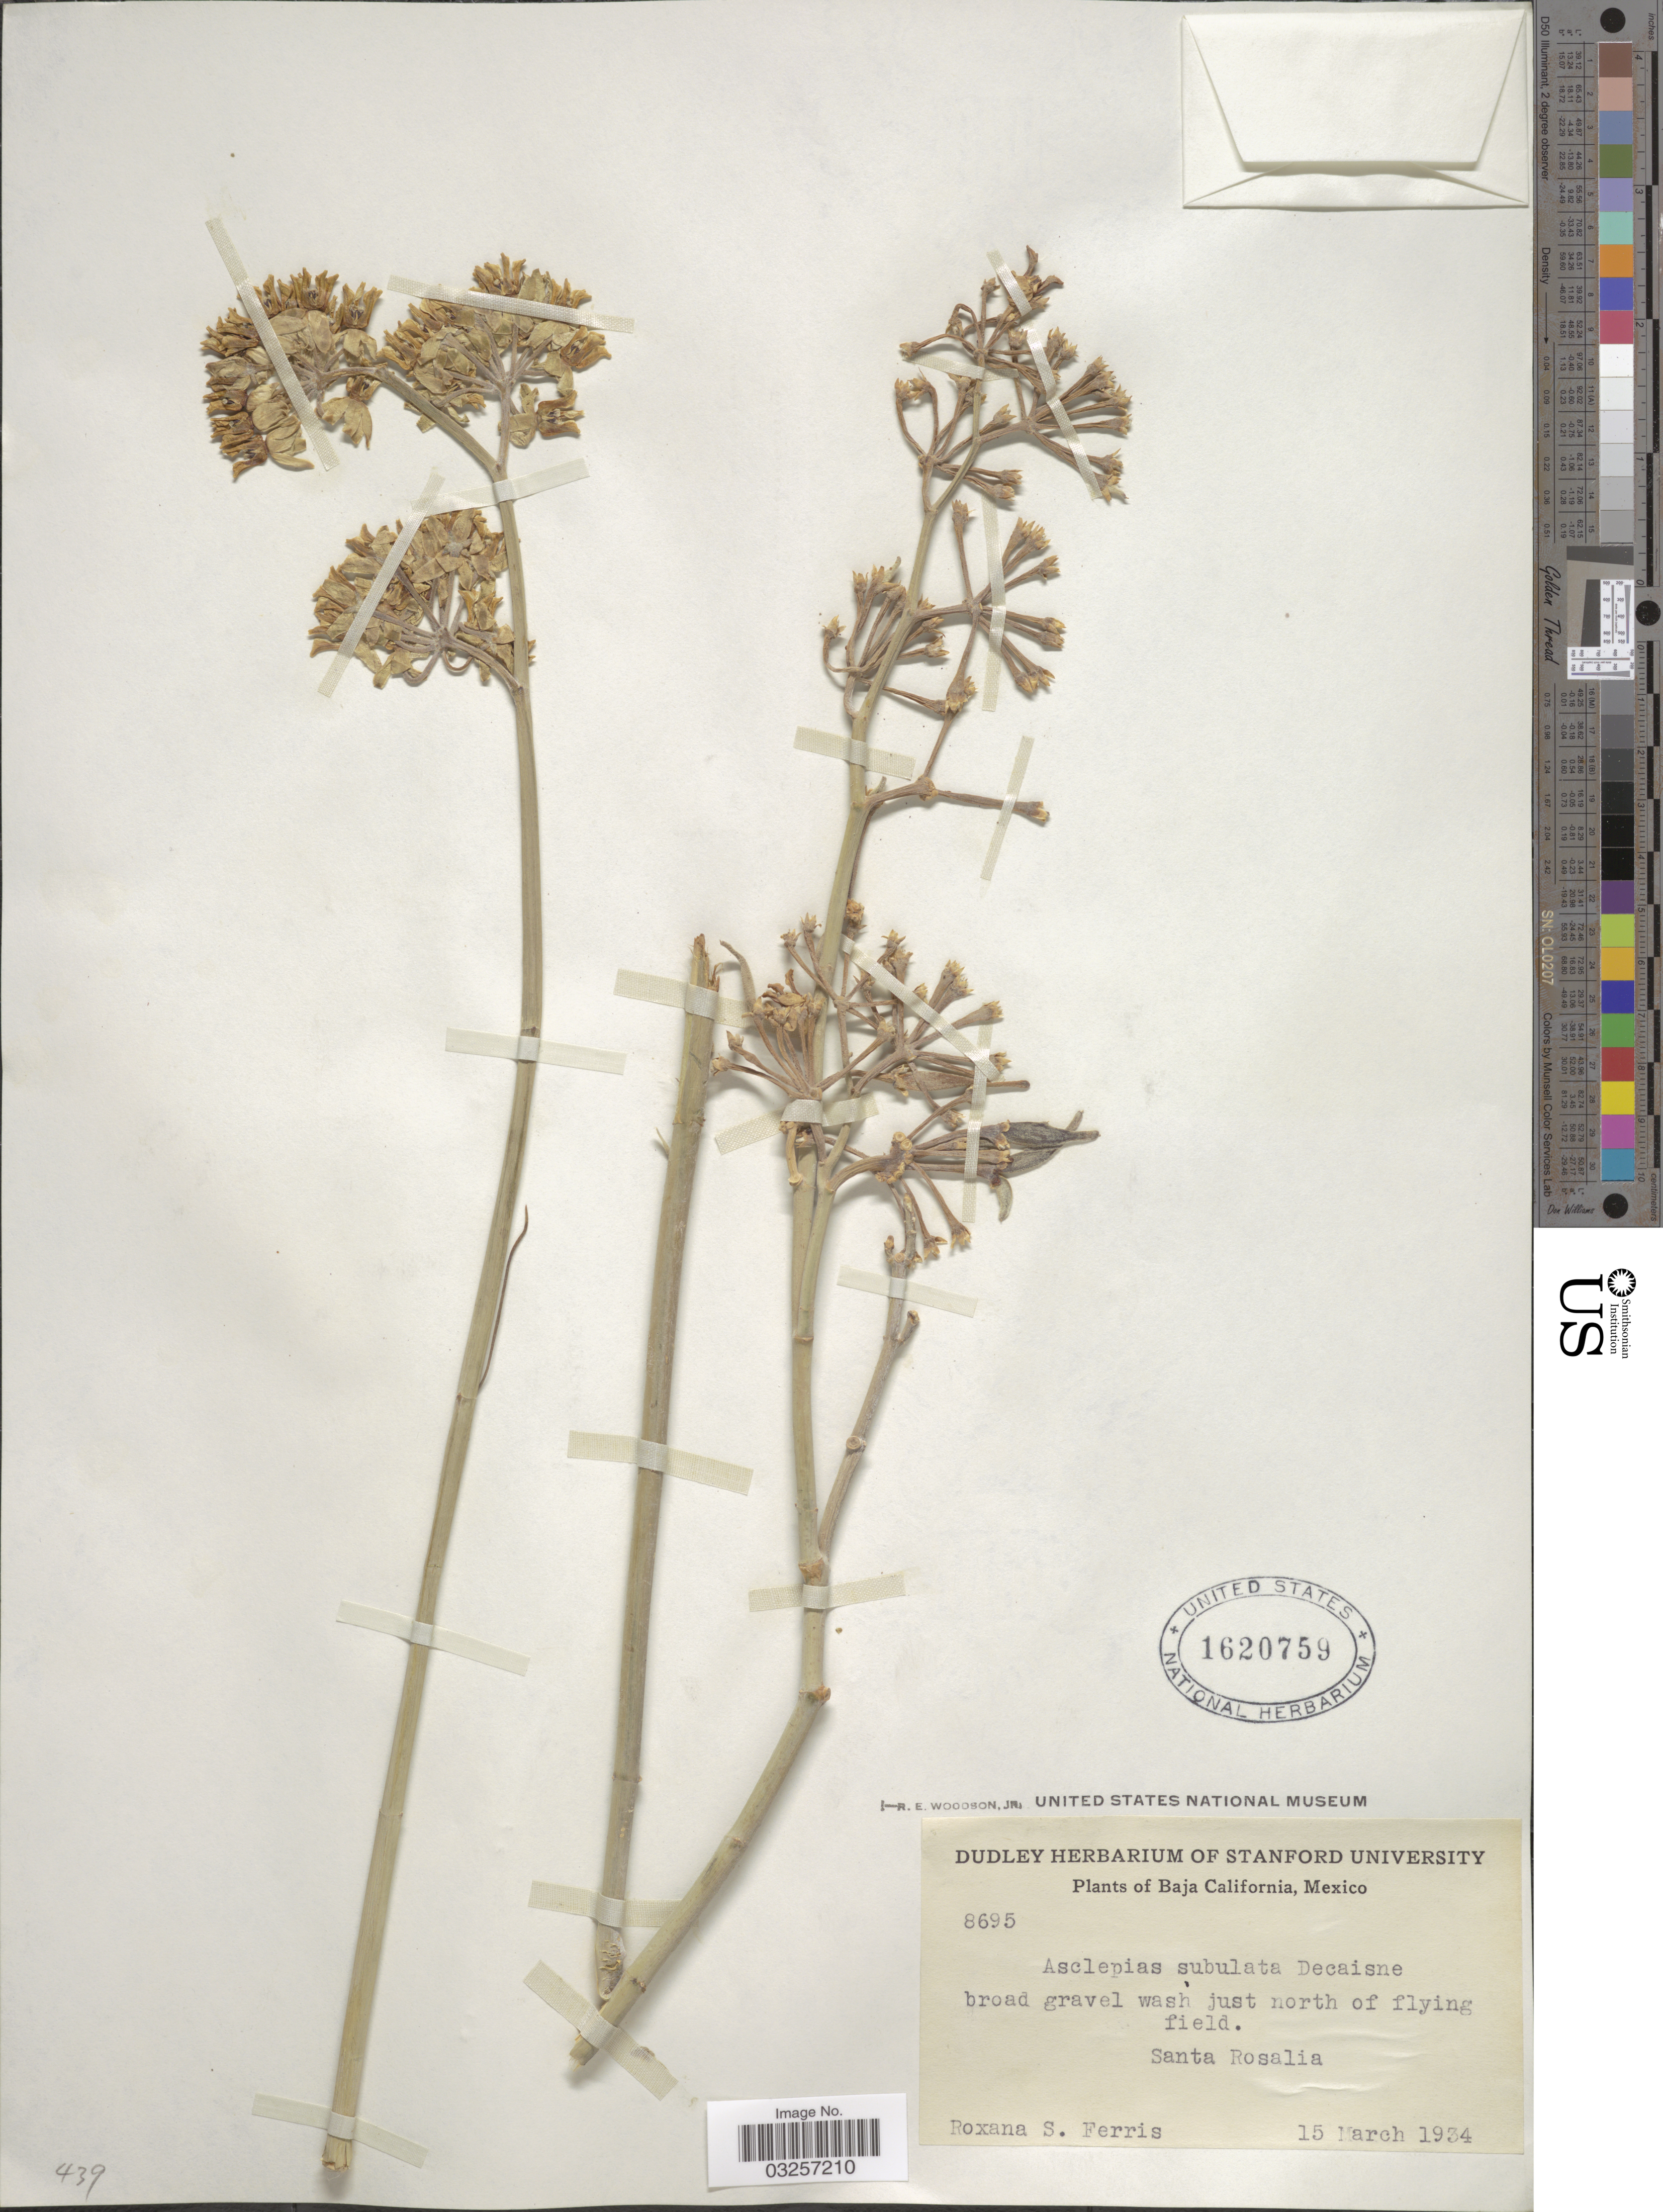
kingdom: Plantae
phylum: Tracheophyta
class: Magnoliopsida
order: Gentianales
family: Apocynaceae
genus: Asclepias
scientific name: Asclepias subulata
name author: Decne.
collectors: R. S. Ferris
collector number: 8695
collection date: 1934-03-15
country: Mexico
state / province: Baja California Sur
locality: Broad gravel wash just north of flying field. Santa Rosalia.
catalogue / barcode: US 1620759